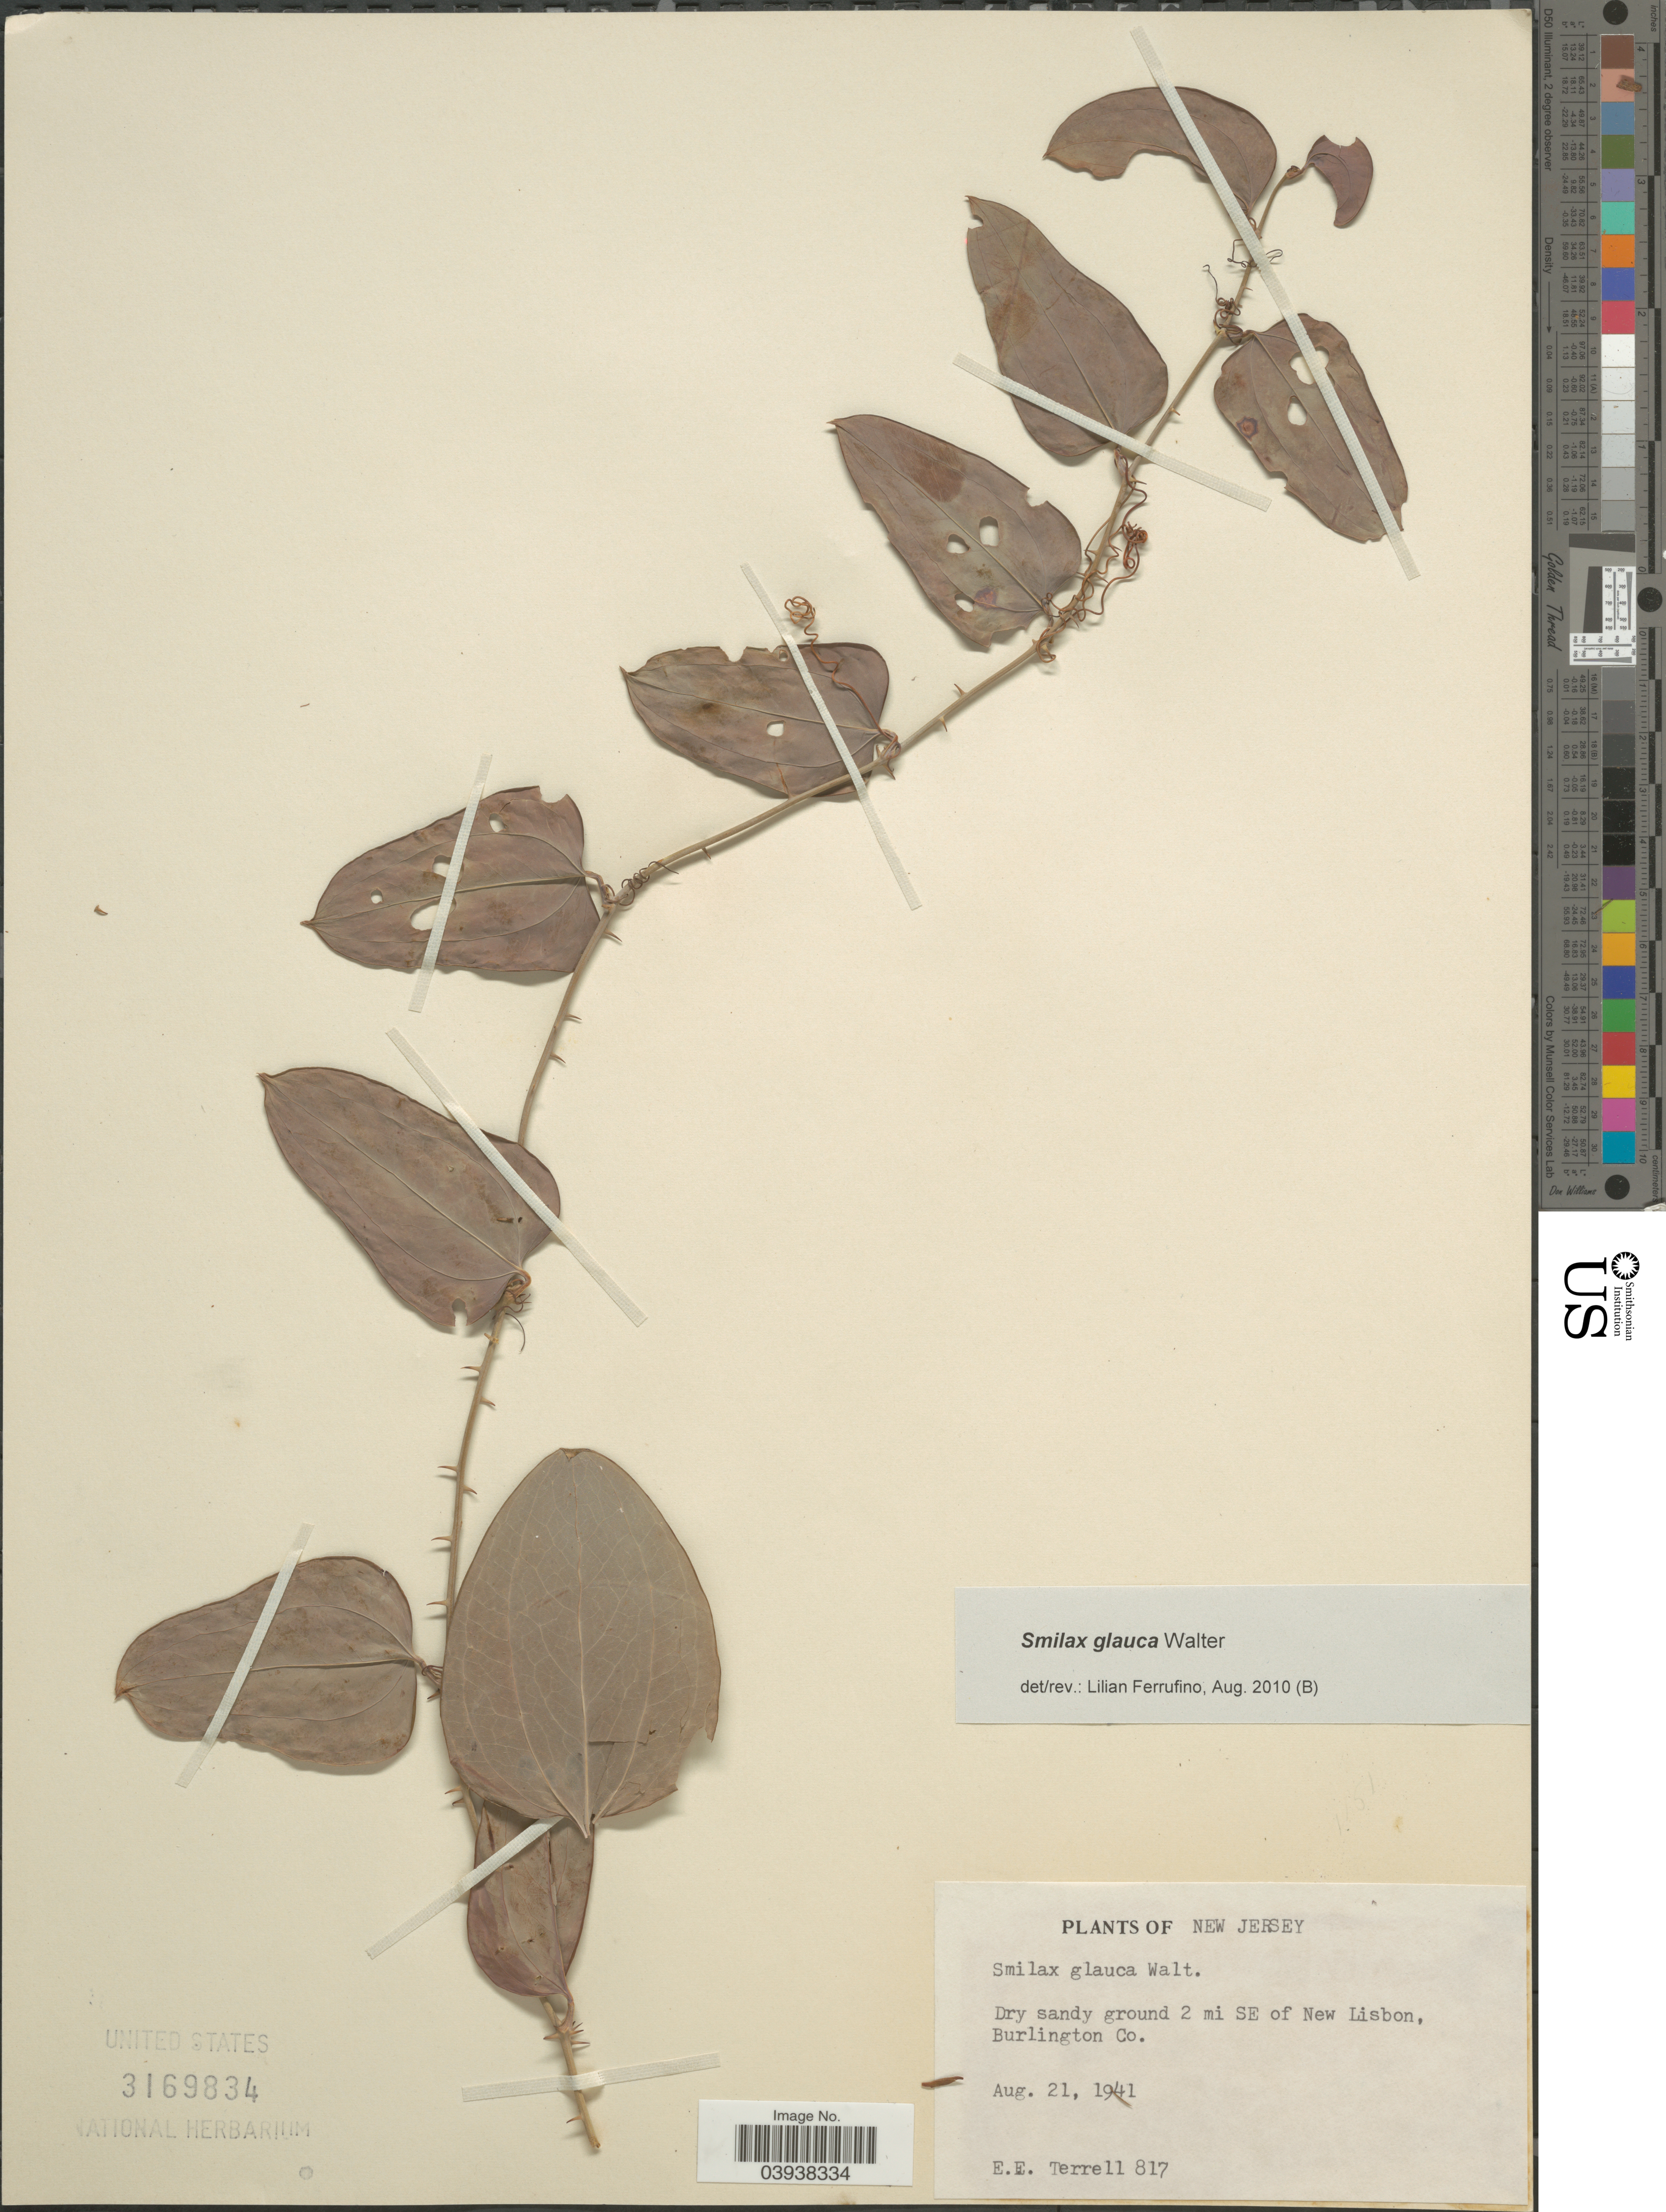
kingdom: Plantae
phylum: Tracheophyta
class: Liliopsida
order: Liliales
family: Smilacaceae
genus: Smilax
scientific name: Smilax glauca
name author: Walter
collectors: E. E. Terrell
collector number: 817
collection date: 1941-08-21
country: United States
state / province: New Jersey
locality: Dry sandy ground 2 mi SE of New Lisbon, Burlington Co.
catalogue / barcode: US 3169834